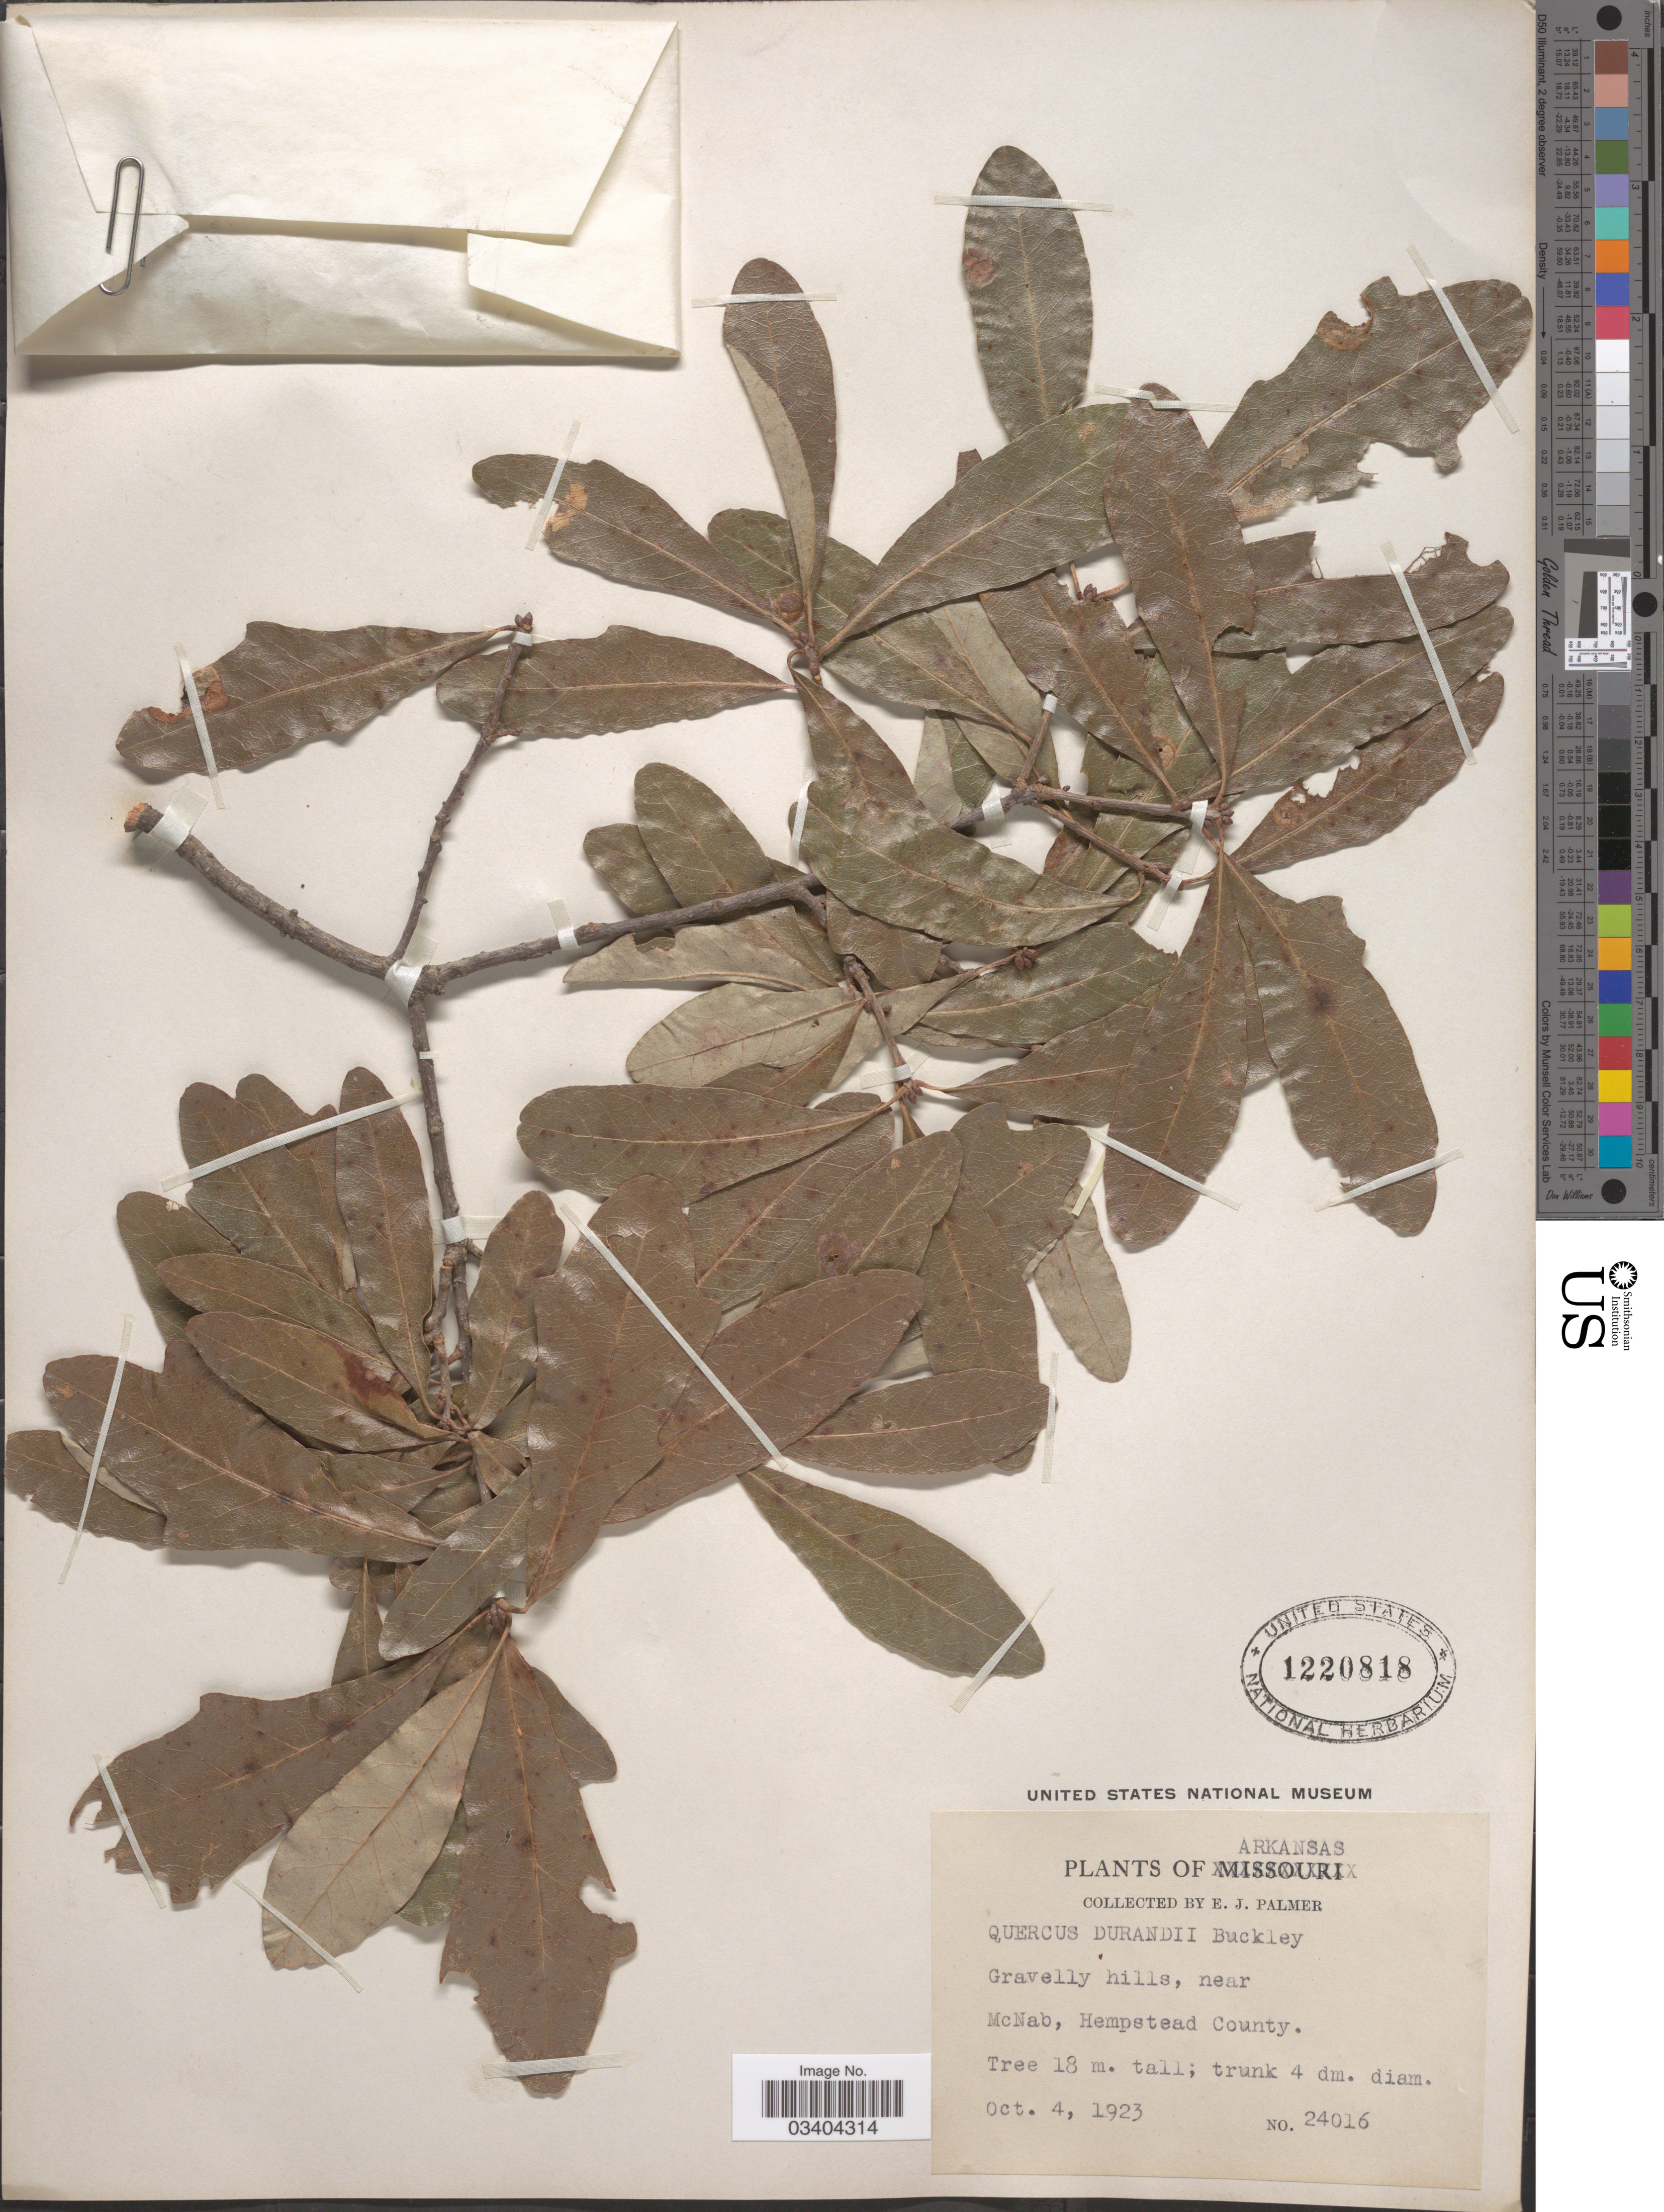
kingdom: Plantae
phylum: Tracheophyta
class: Magnoliopsida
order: Fagales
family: Fagaceae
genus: Quercus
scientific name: Quercus durandii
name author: Buckley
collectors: E. J. Palmer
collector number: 24016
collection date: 1923-10-04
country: United States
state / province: Arkansas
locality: Gravelly hills, near McNab, Hempstead County.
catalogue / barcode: US 1220818